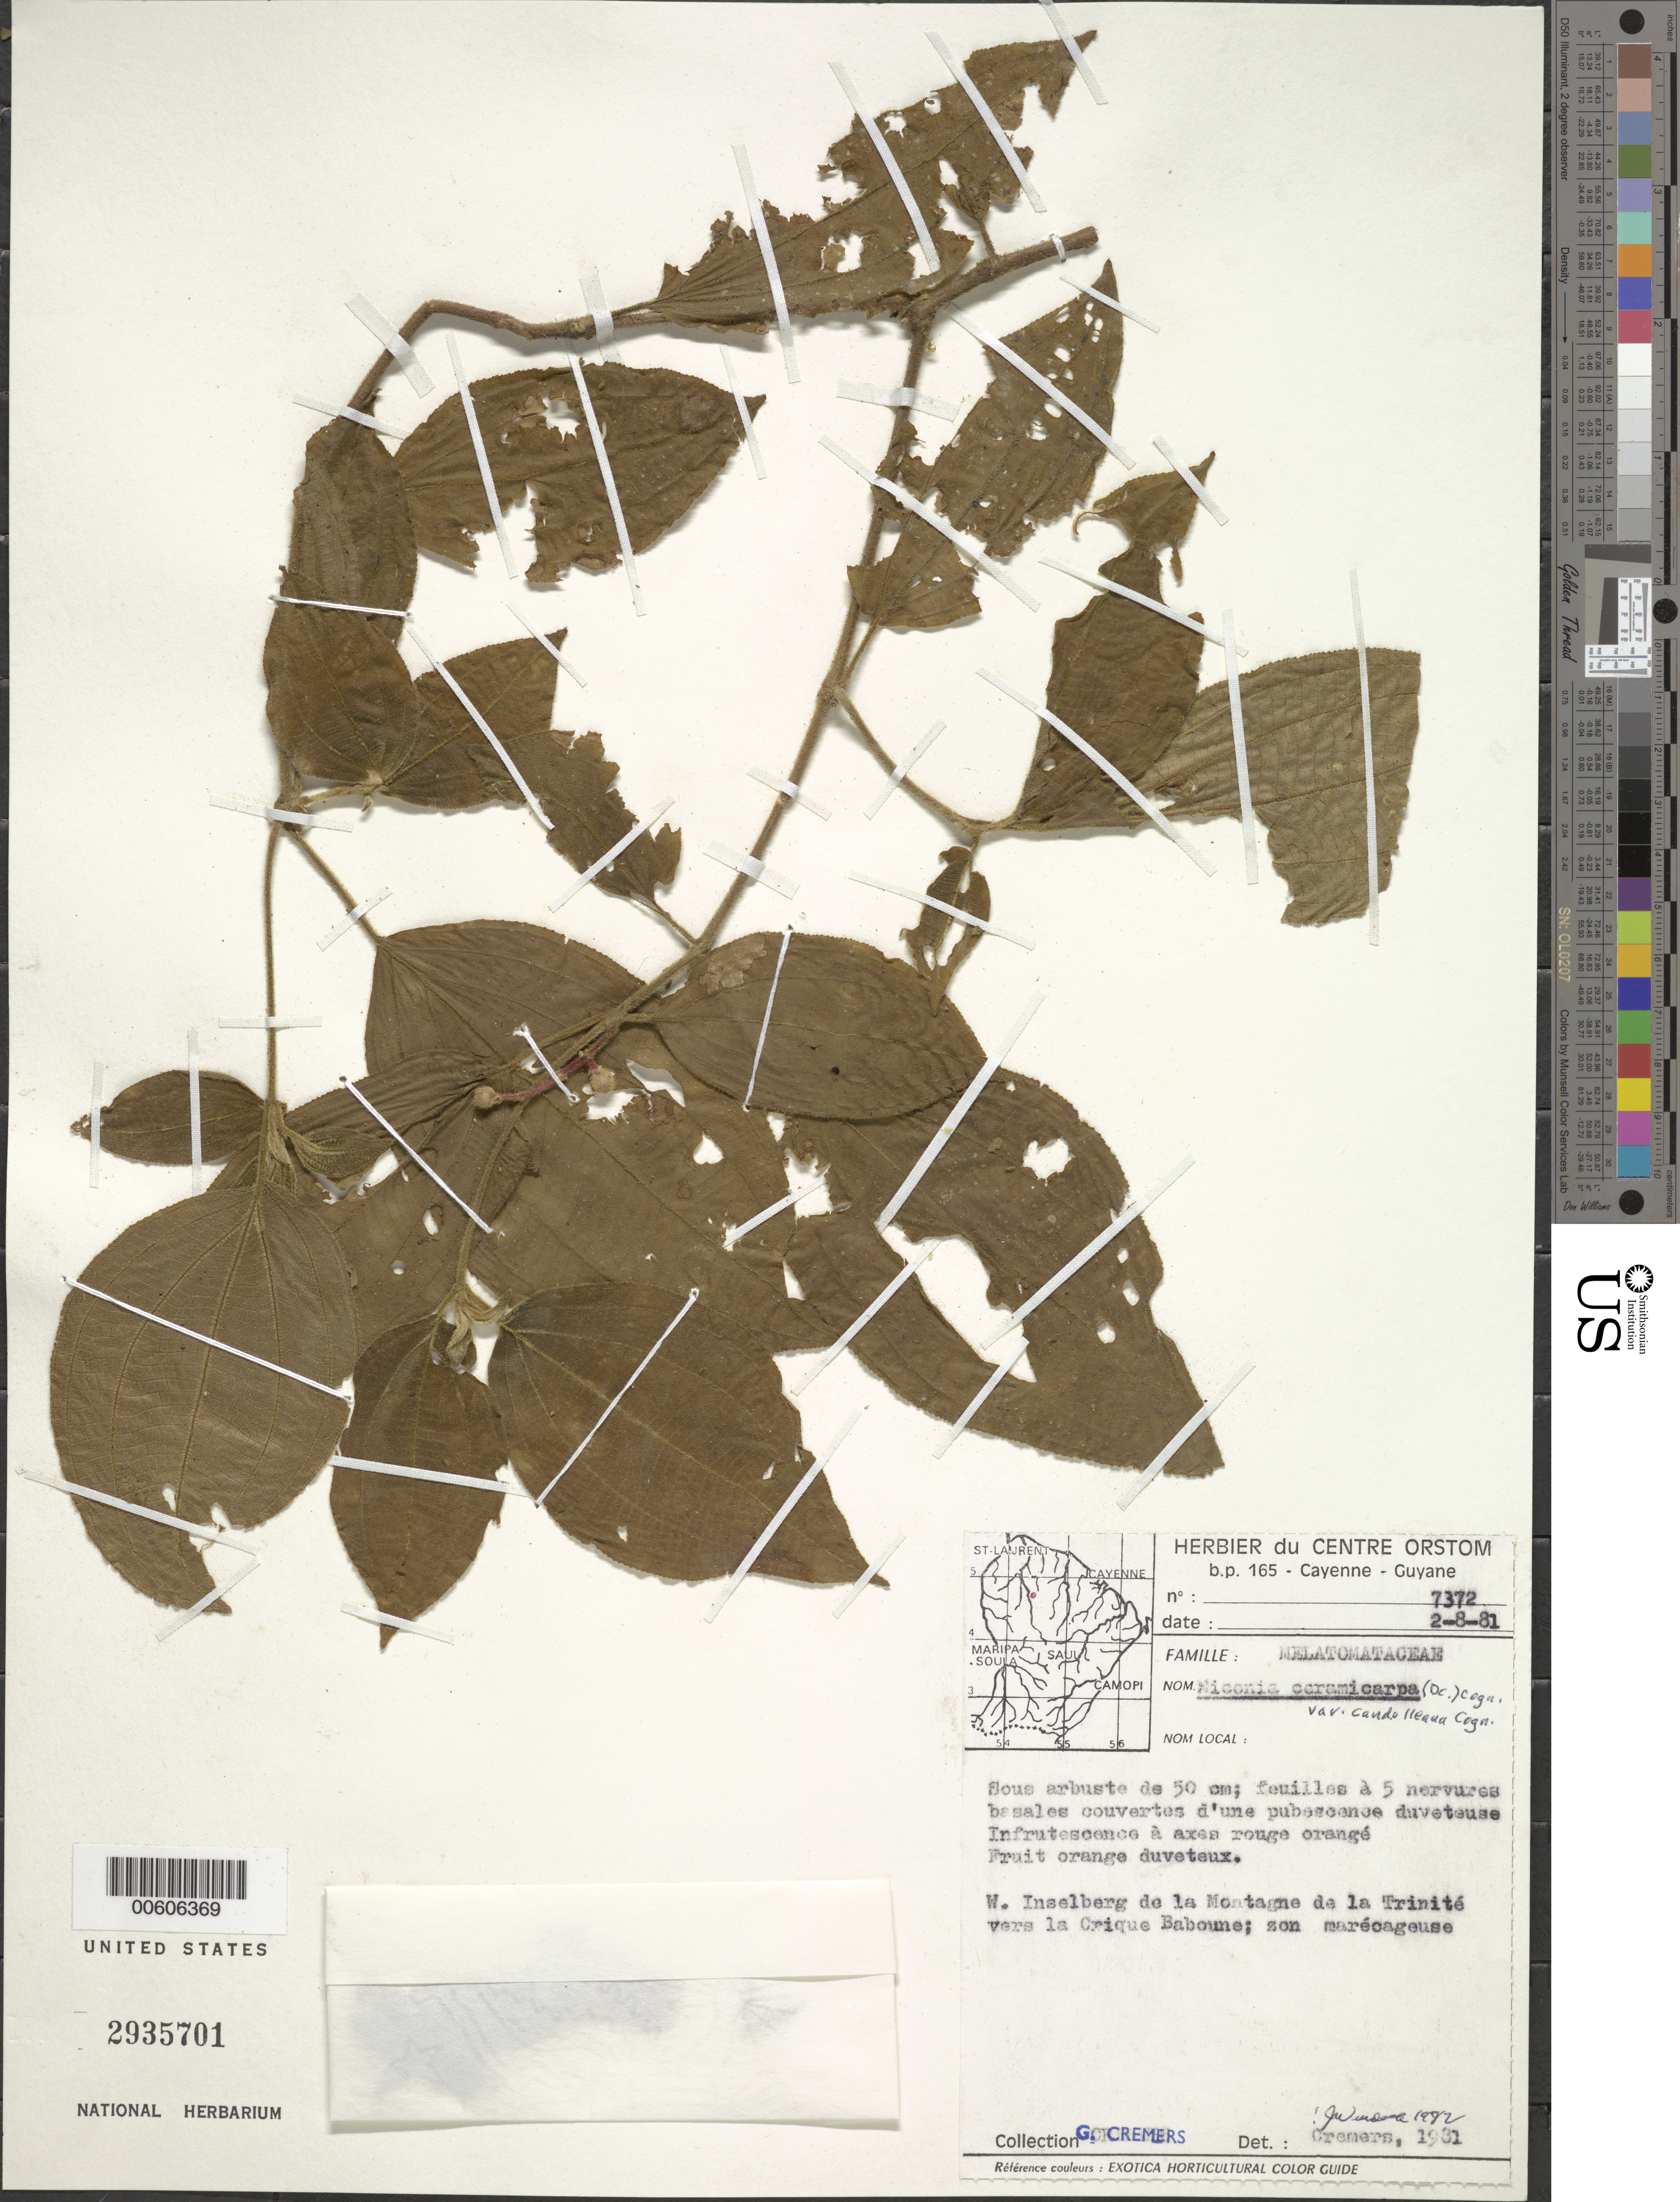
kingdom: Plantae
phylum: Tracheophyta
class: Magnoliopsida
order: Myrtales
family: Melastomataceae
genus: Miconia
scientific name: Miconia ceramicarpa var. candolleana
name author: Cogn.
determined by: Wurdack, John J., (US), US (UNITED STATES)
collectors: G. Cremers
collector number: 7372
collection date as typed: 2-Aug-81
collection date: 1981-08-02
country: French Guiana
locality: Inselberg, NW de Monts de la Trinite, Crique Baboune, E of Mana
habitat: Zone marecageuse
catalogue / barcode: US 2935701